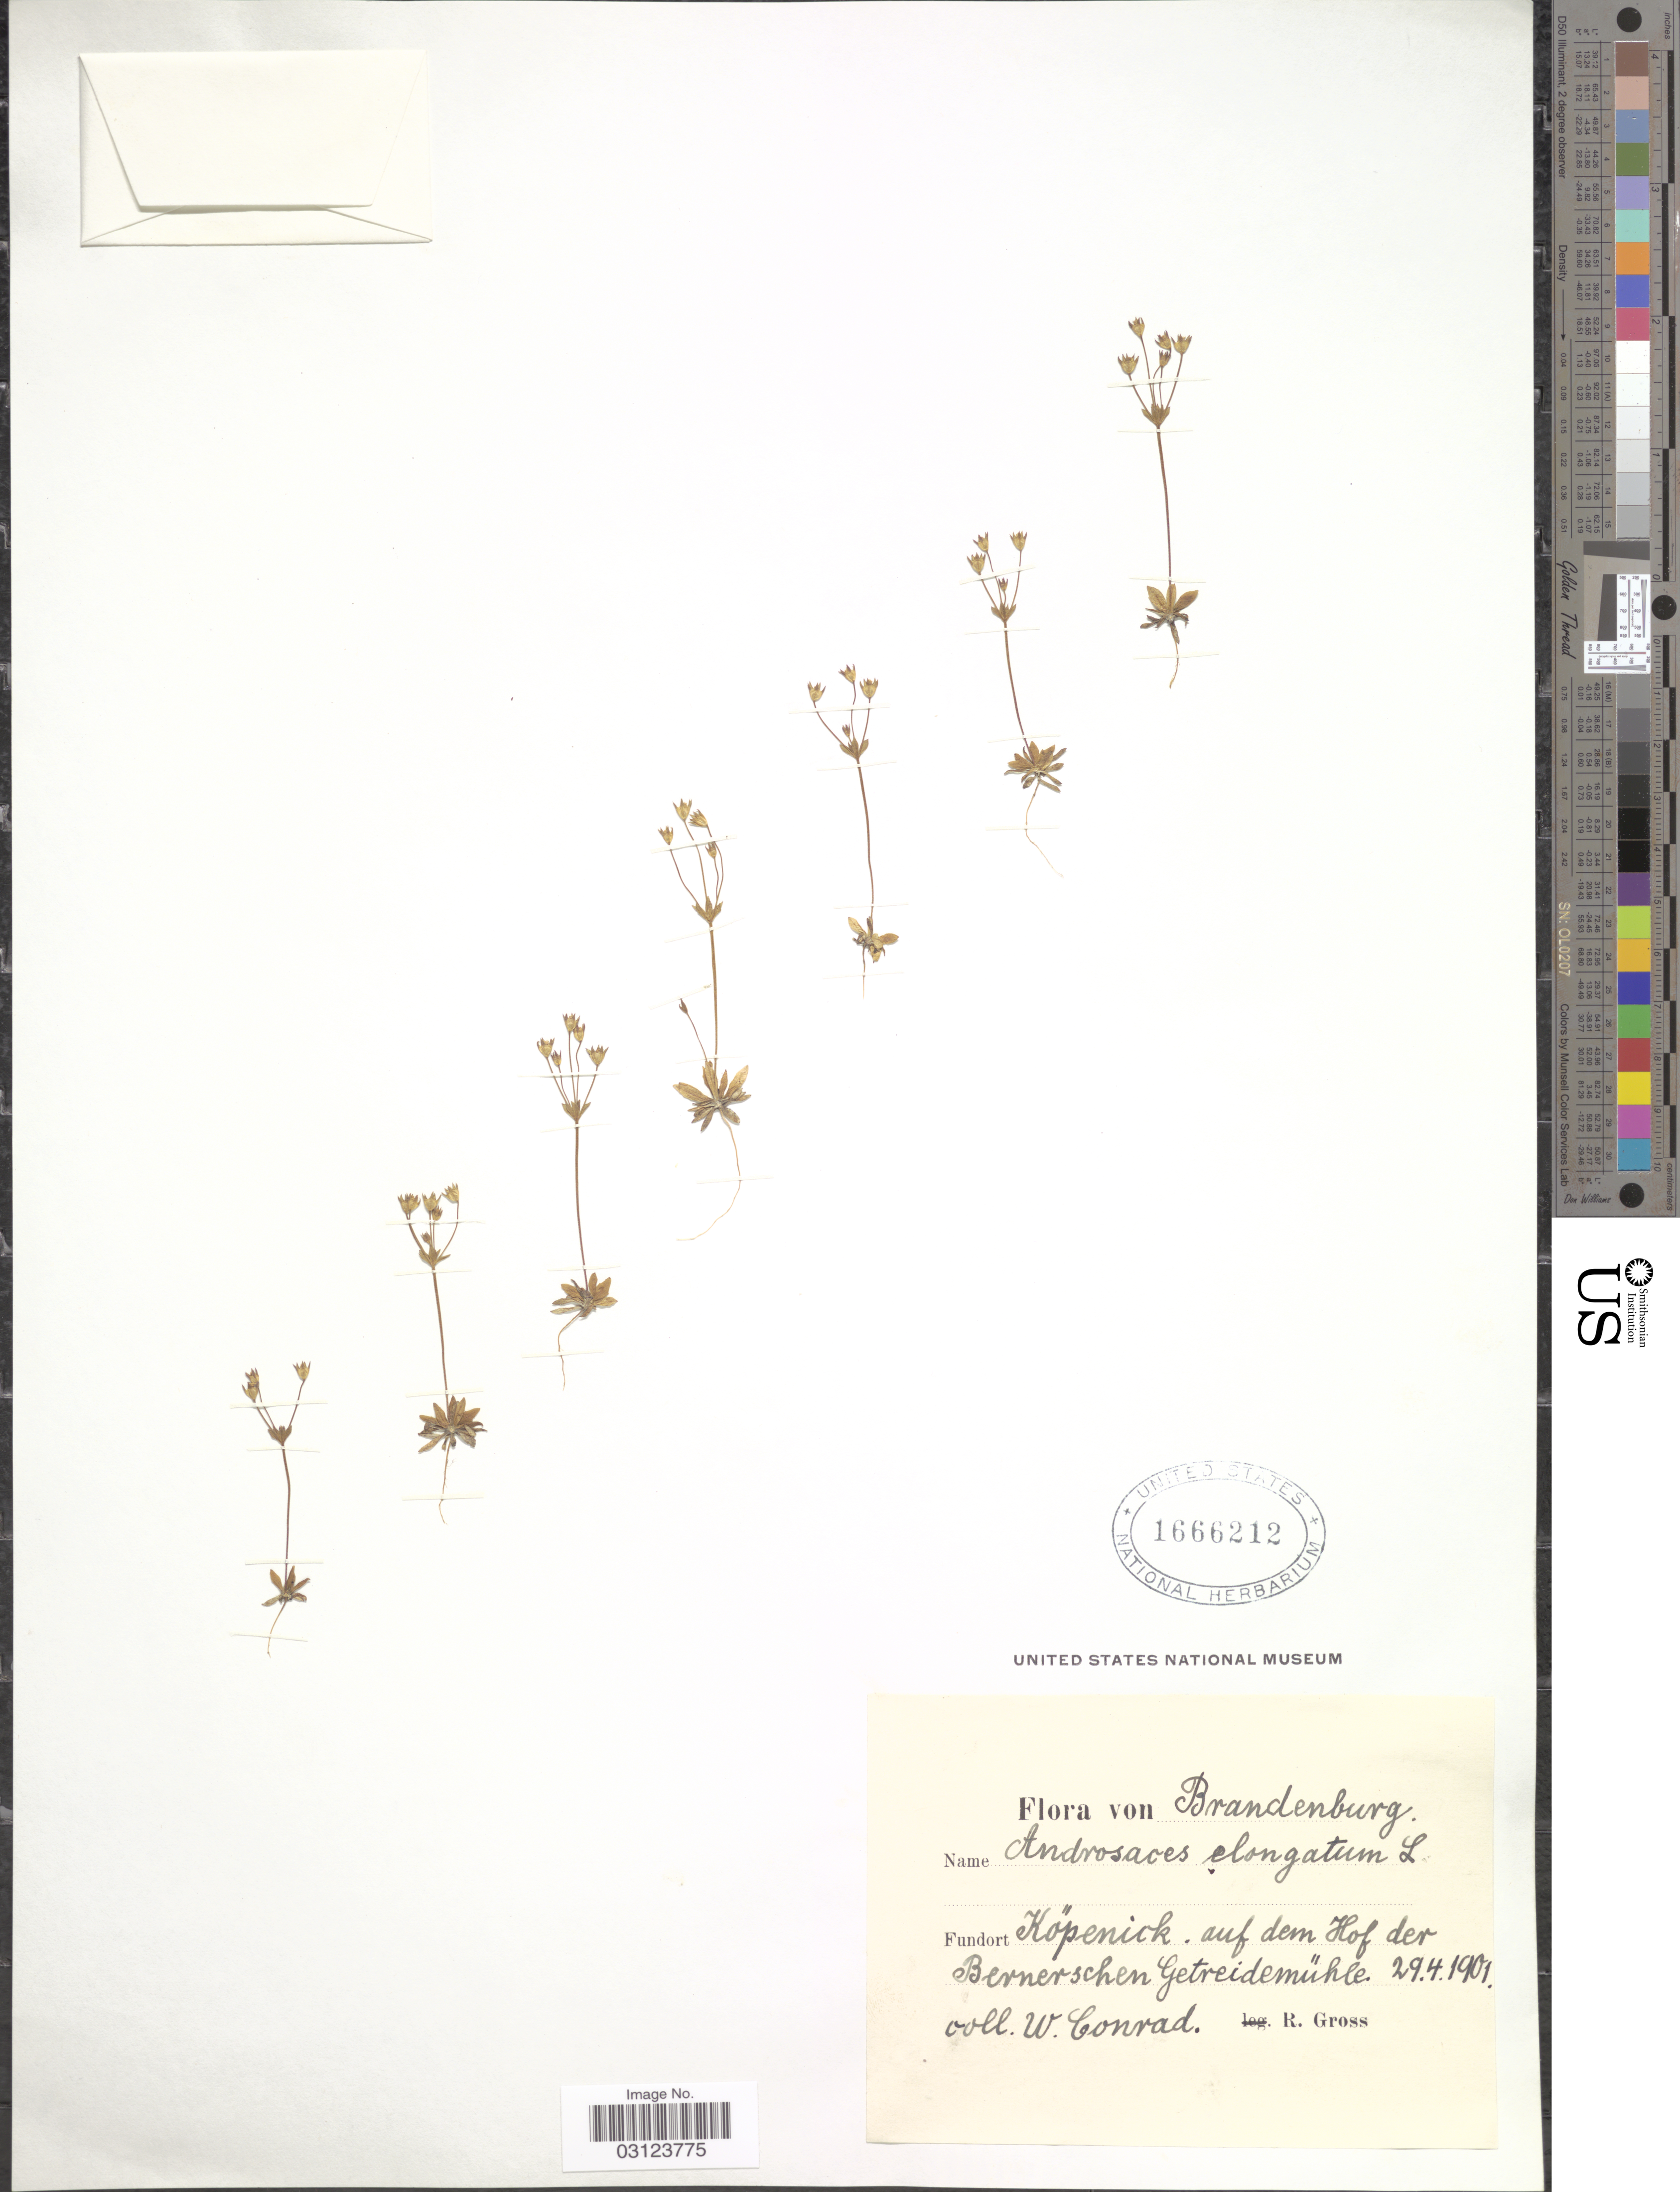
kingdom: Plantae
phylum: Tracheophyta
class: Magnoliopsida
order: Ericales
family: Primulaceae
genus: Androsace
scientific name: Androsace elongata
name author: L.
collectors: W. Conrad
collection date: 1901-04-29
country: Germany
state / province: Brandenburg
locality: Köpenick. auf dem Hof der Bernerschen Getreidemühle.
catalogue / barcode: US 1666212